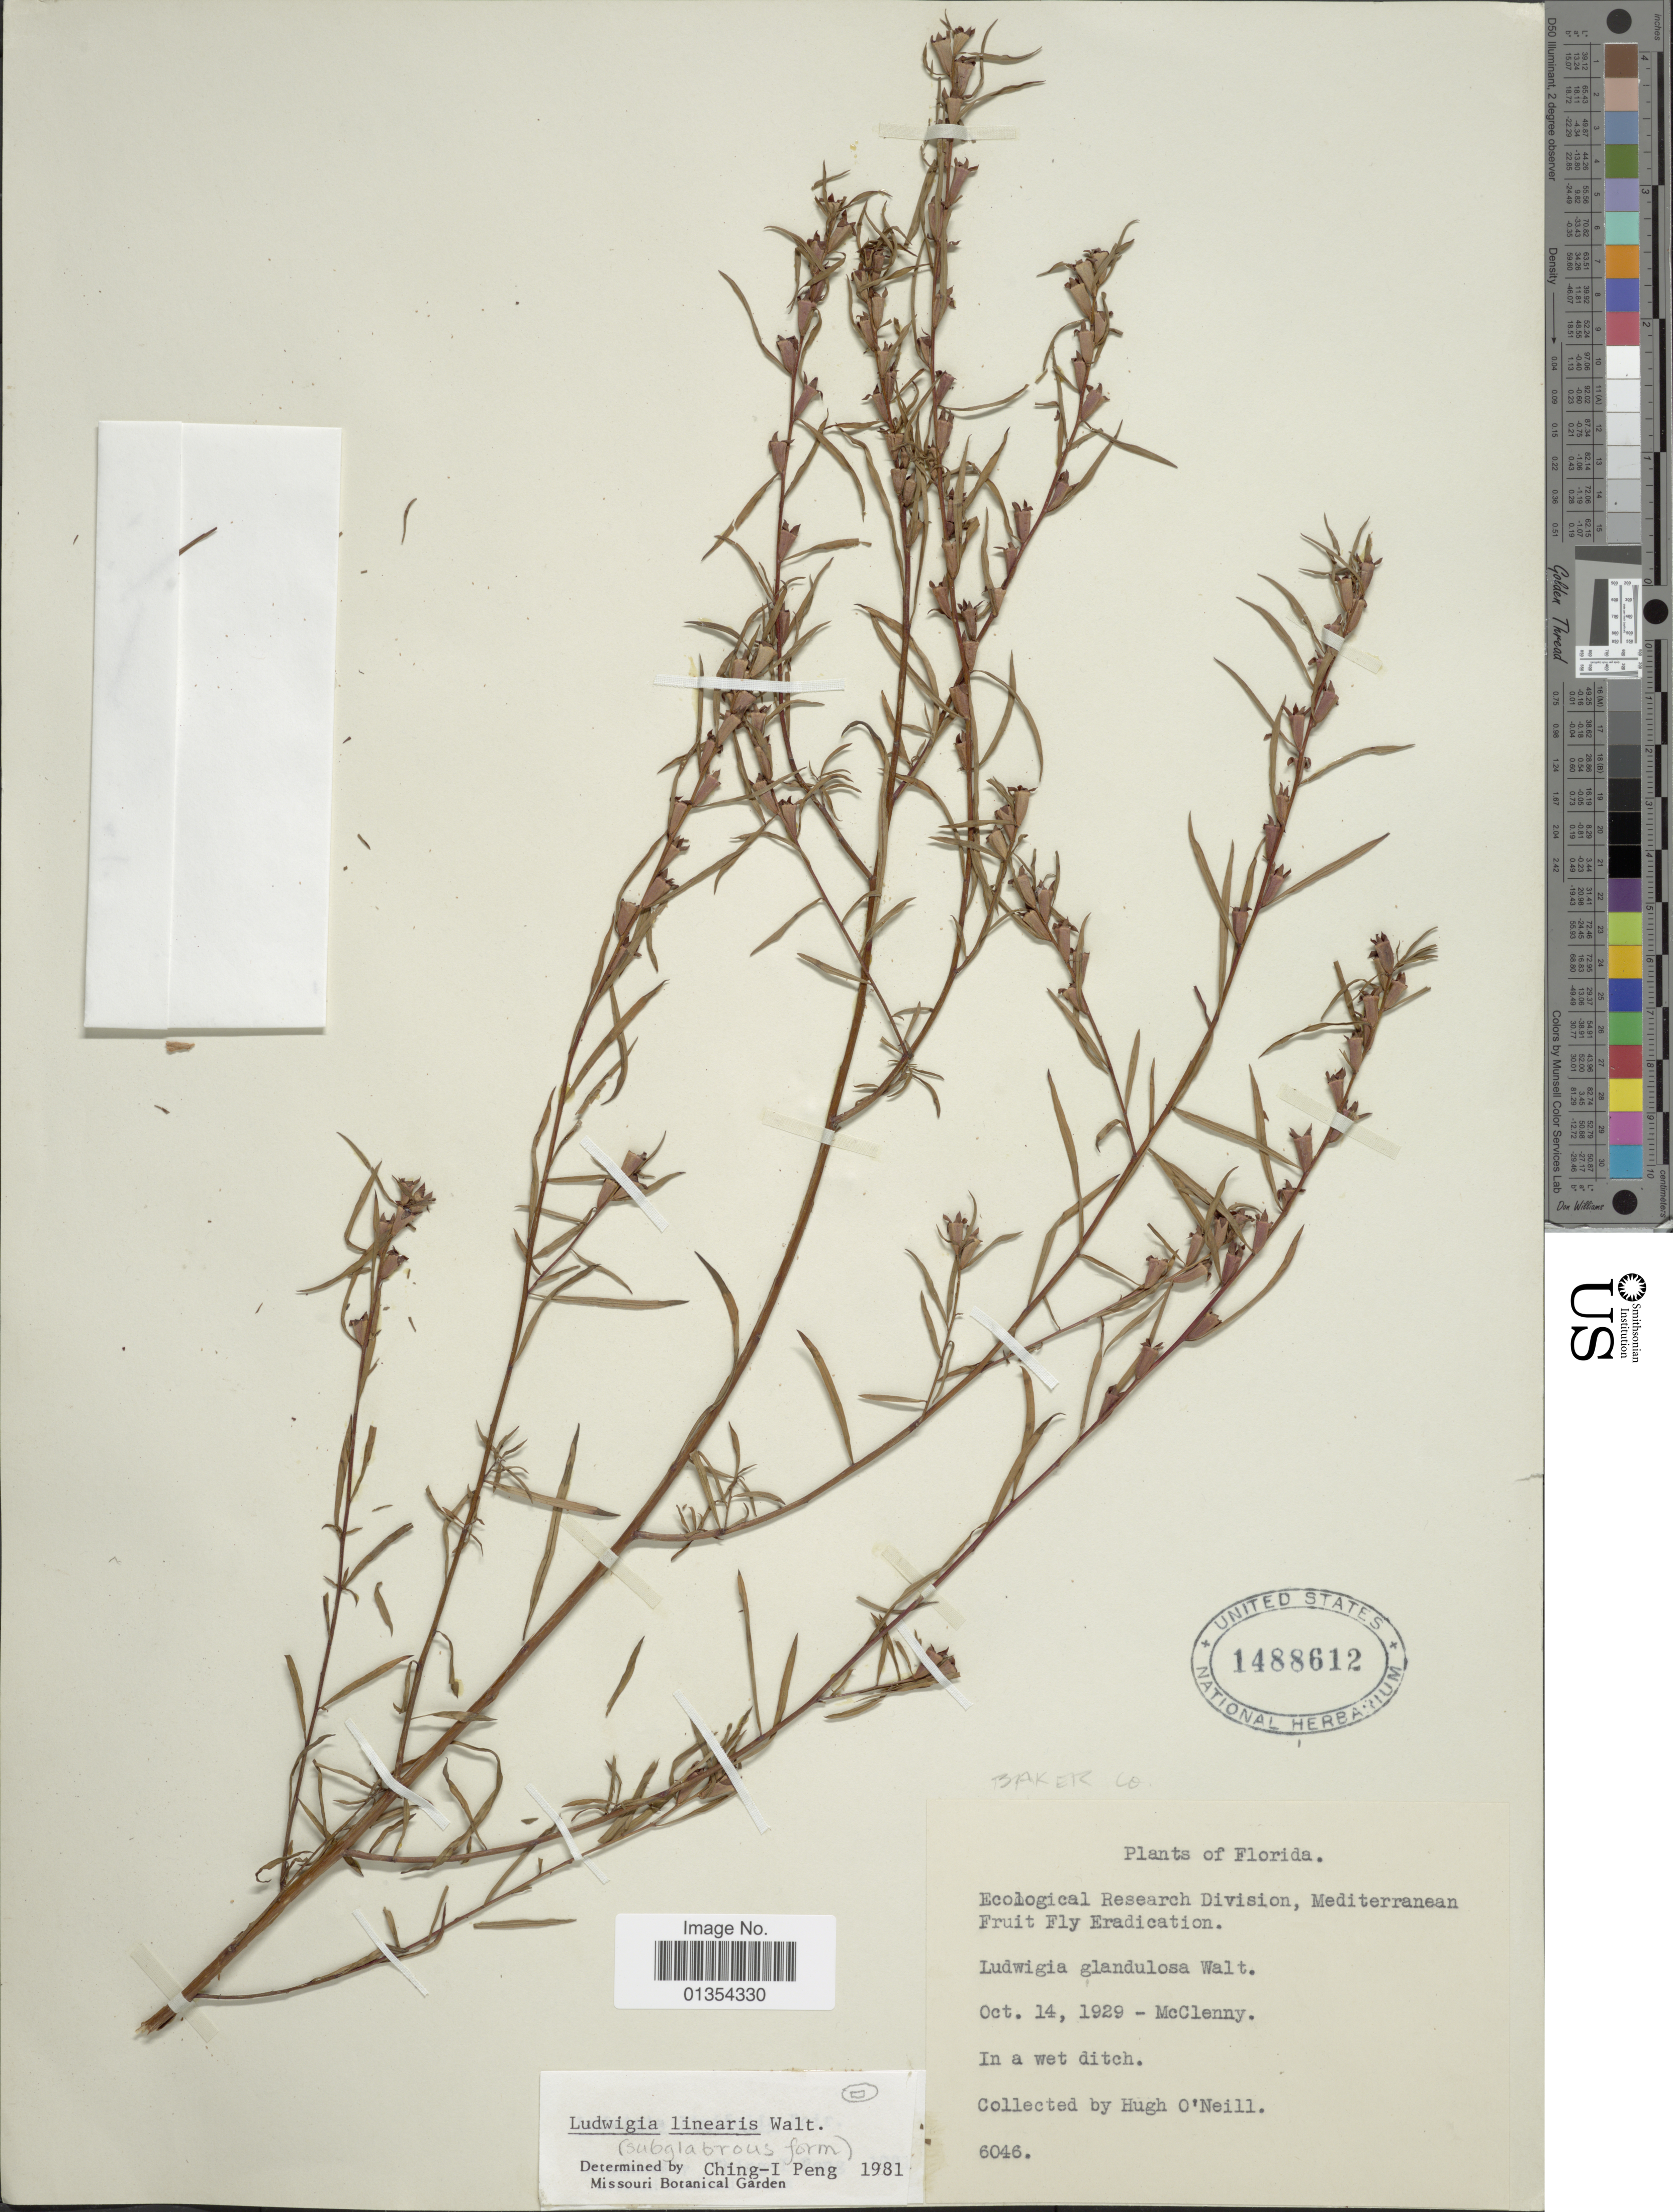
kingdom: Plantae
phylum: Tracheophyta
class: Magnoliopsida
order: Myrtales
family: Onagraceae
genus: Ludwigia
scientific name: Ludwigia linearis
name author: Walter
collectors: H. T. O' Neill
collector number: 6046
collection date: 1929-10-14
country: United States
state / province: Florida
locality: McClenny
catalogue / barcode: US 1488612